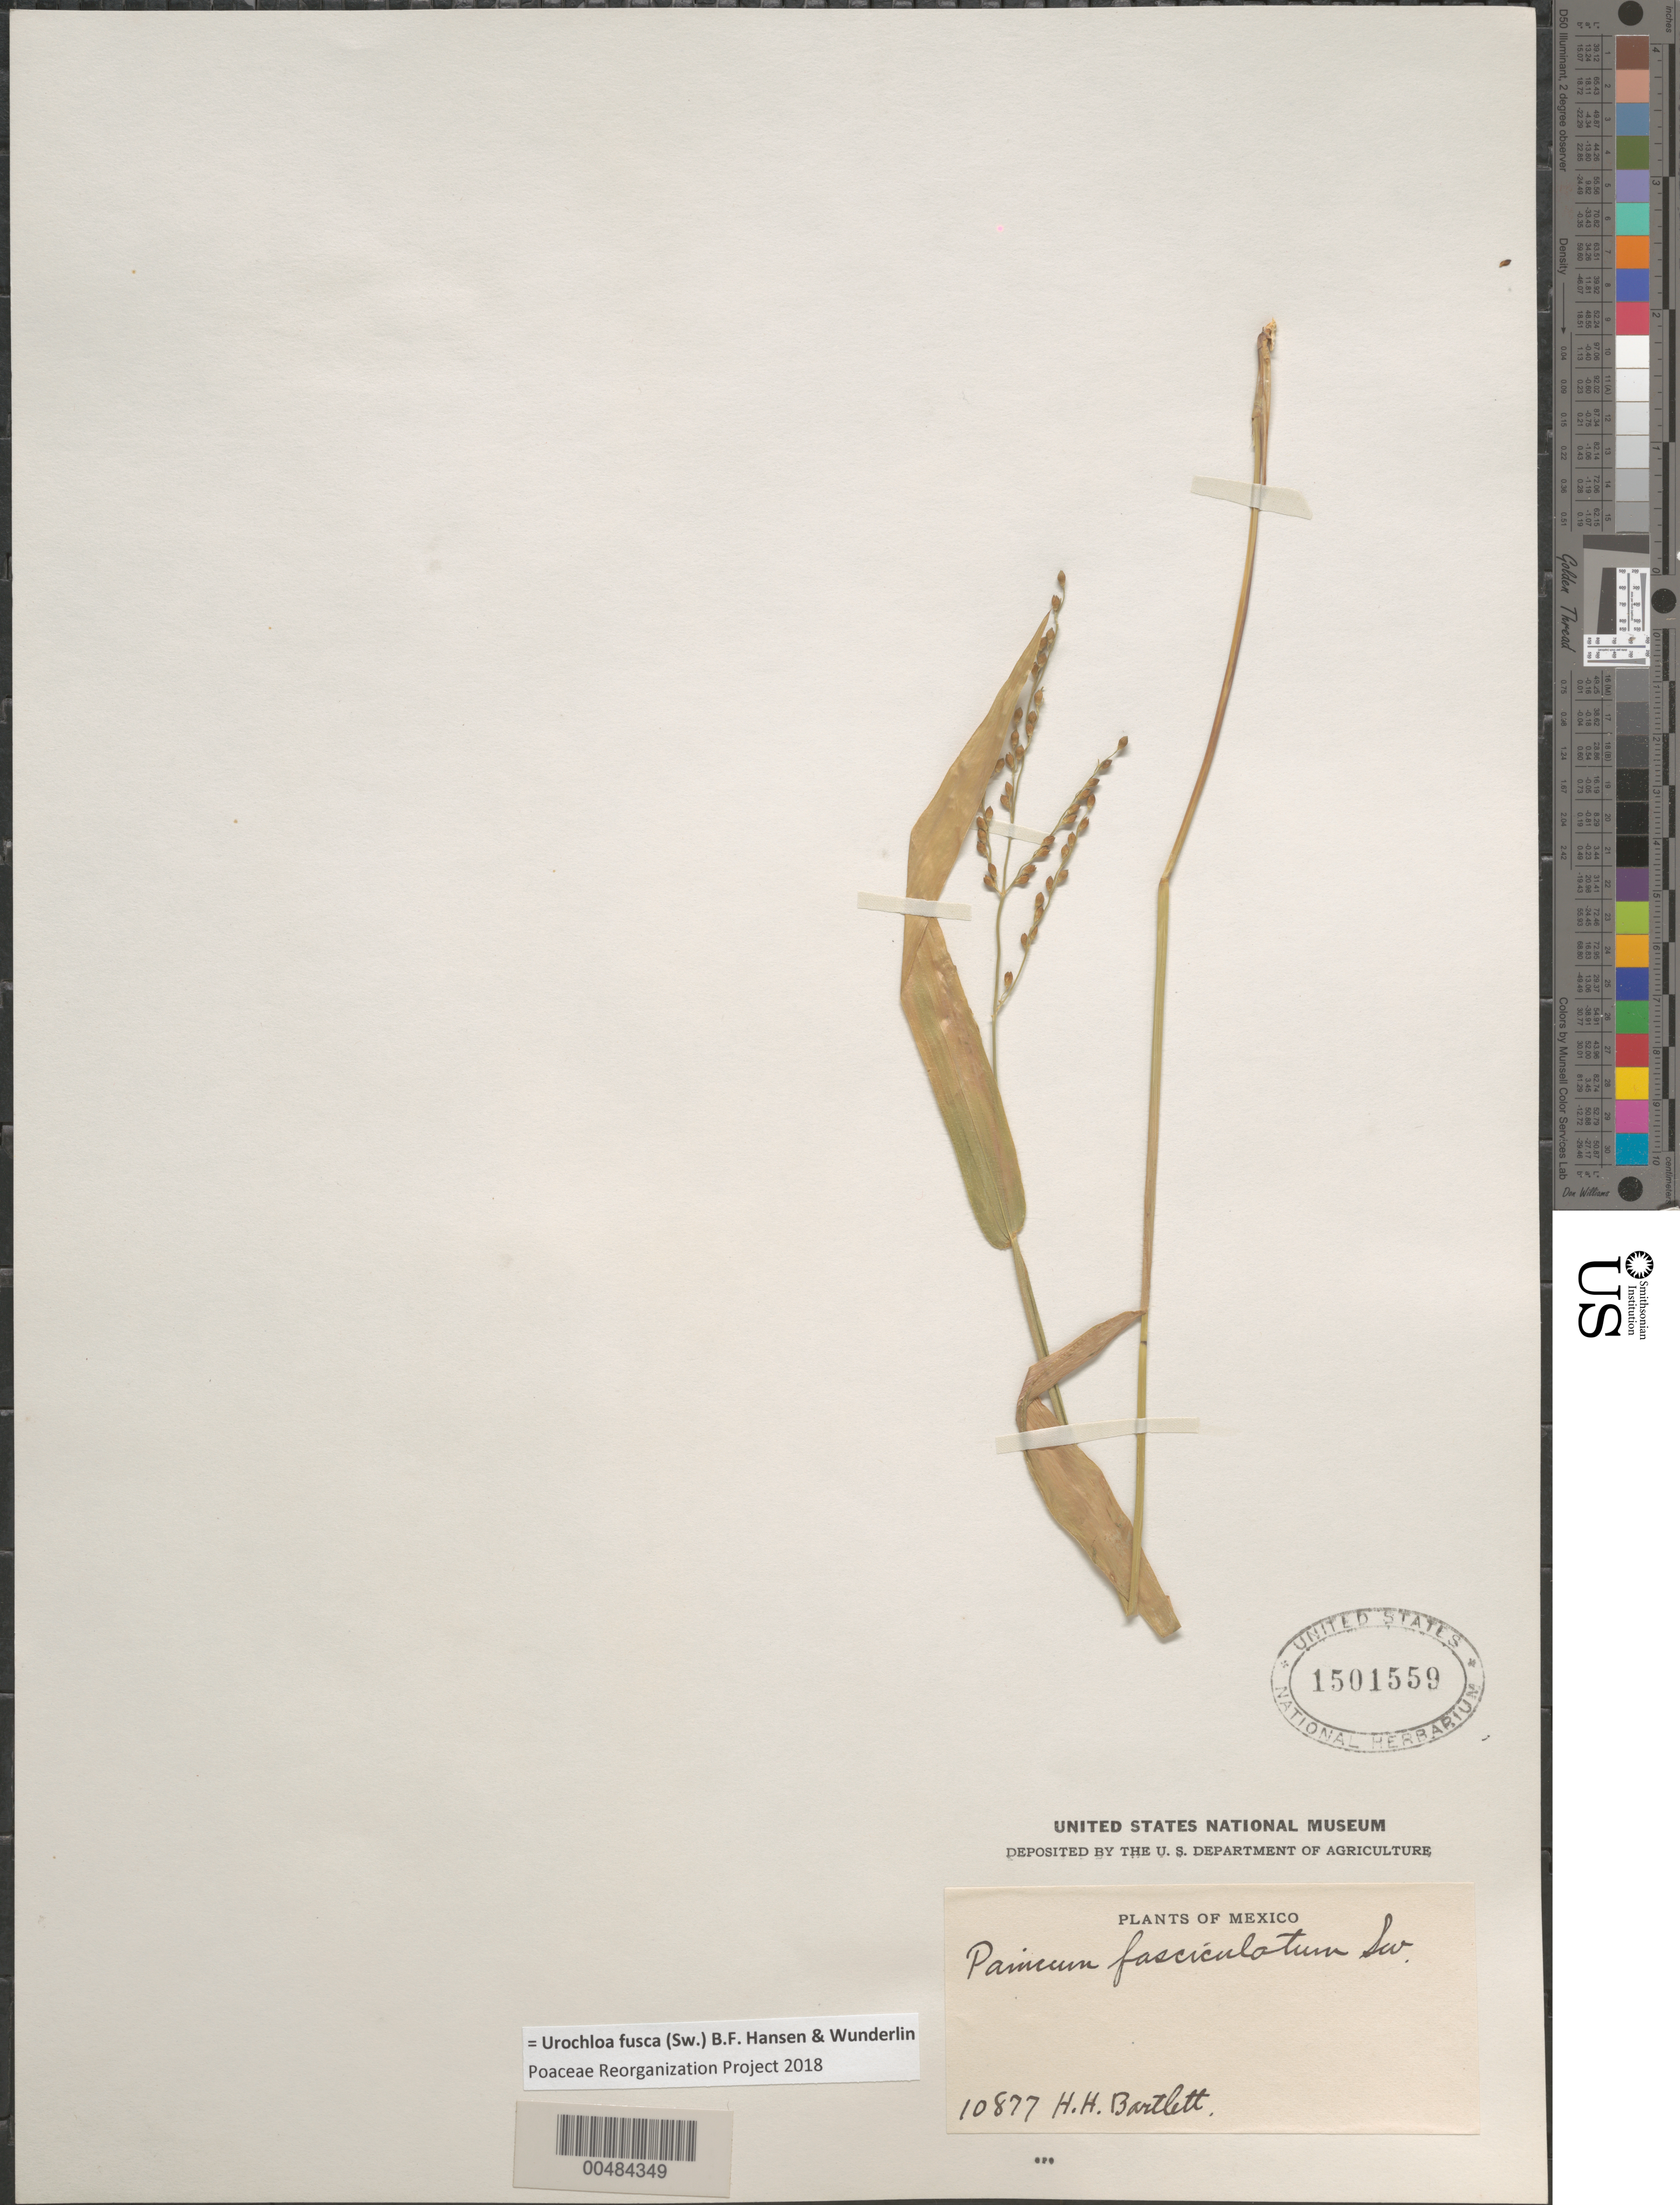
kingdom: Plantae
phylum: Tracheophyta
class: Liliopsida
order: Poales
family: Poaceae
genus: Brachiaria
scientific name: Brachiaria fasciculata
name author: (Sw.) Parodi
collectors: H. H. Bartlett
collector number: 10877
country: Mexico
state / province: Durango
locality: San Ramon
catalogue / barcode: US 1501559